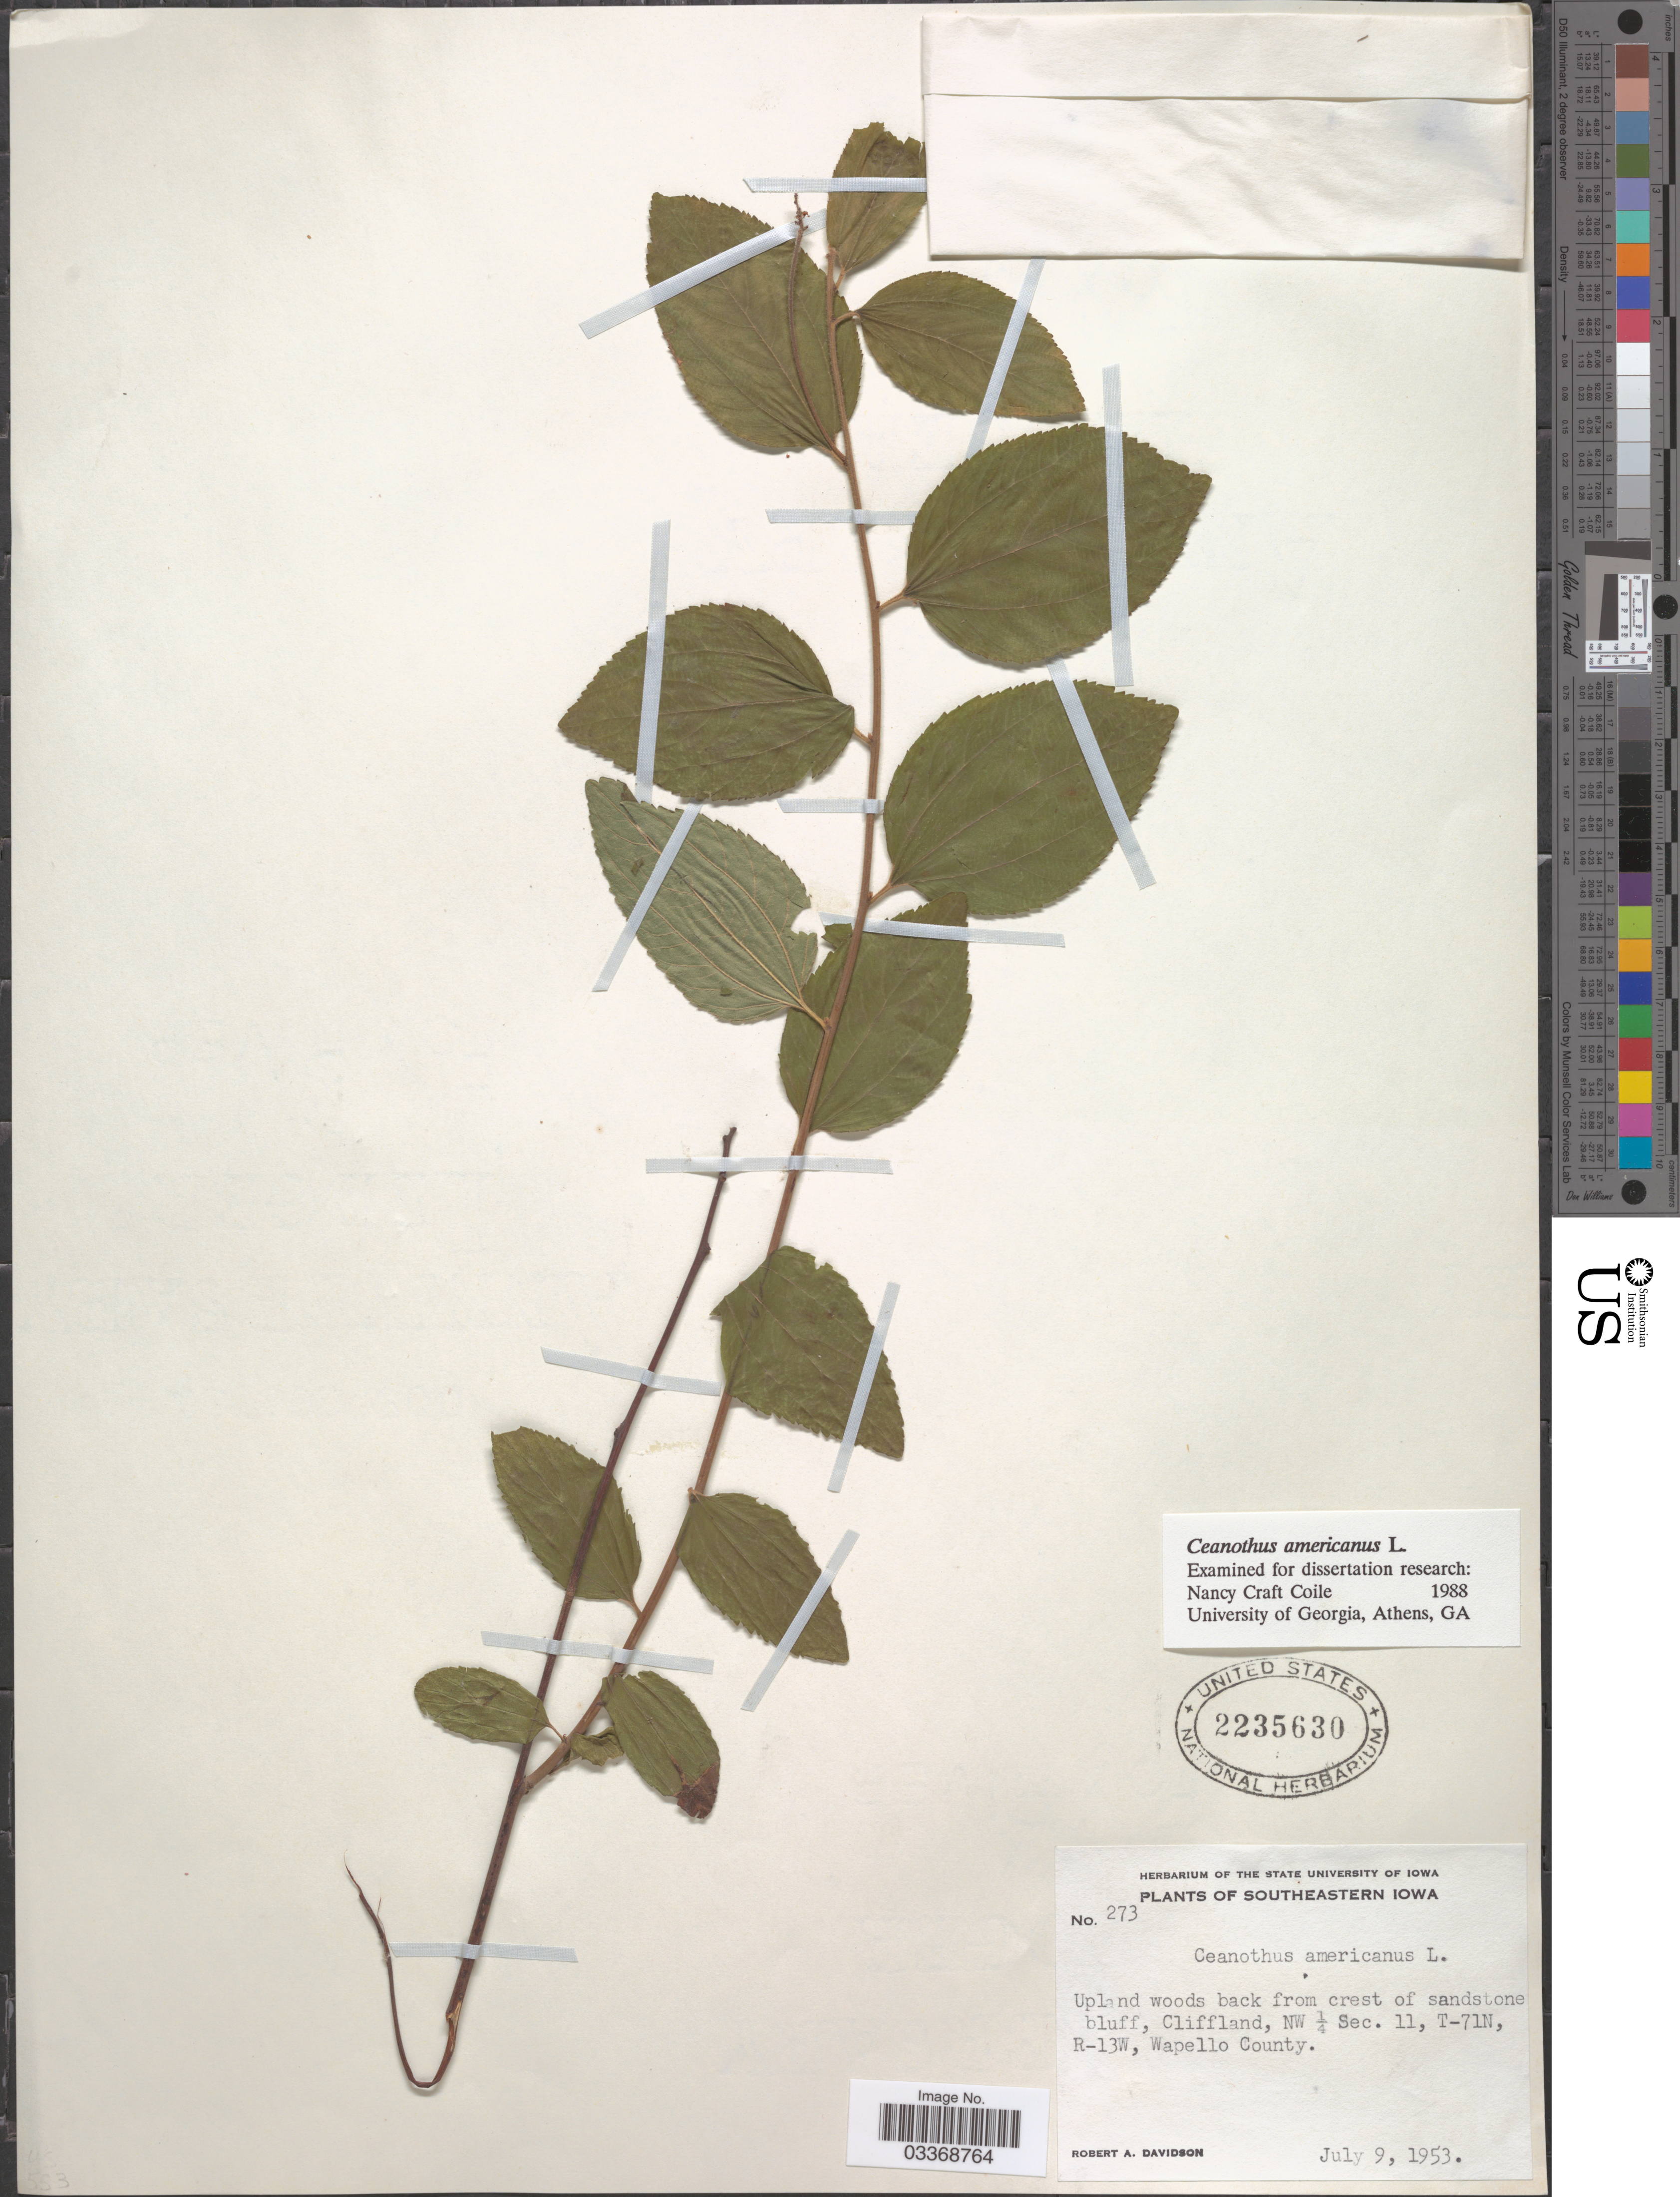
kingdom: Plantae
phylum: Tracheophyta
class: Magnoliopsida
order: Rosales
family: Rhamnaceae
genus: Ceanothus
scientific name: Ceanothus americanus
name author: L.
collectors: R. A. Davidson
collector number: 273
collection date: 1953-07-09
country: United States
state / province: Iowa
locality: Southeastern Iowa. Cliffland, NW ¼ Sec. 11, T-71N, R-13W, Wapello County.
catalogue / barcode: US 2235630